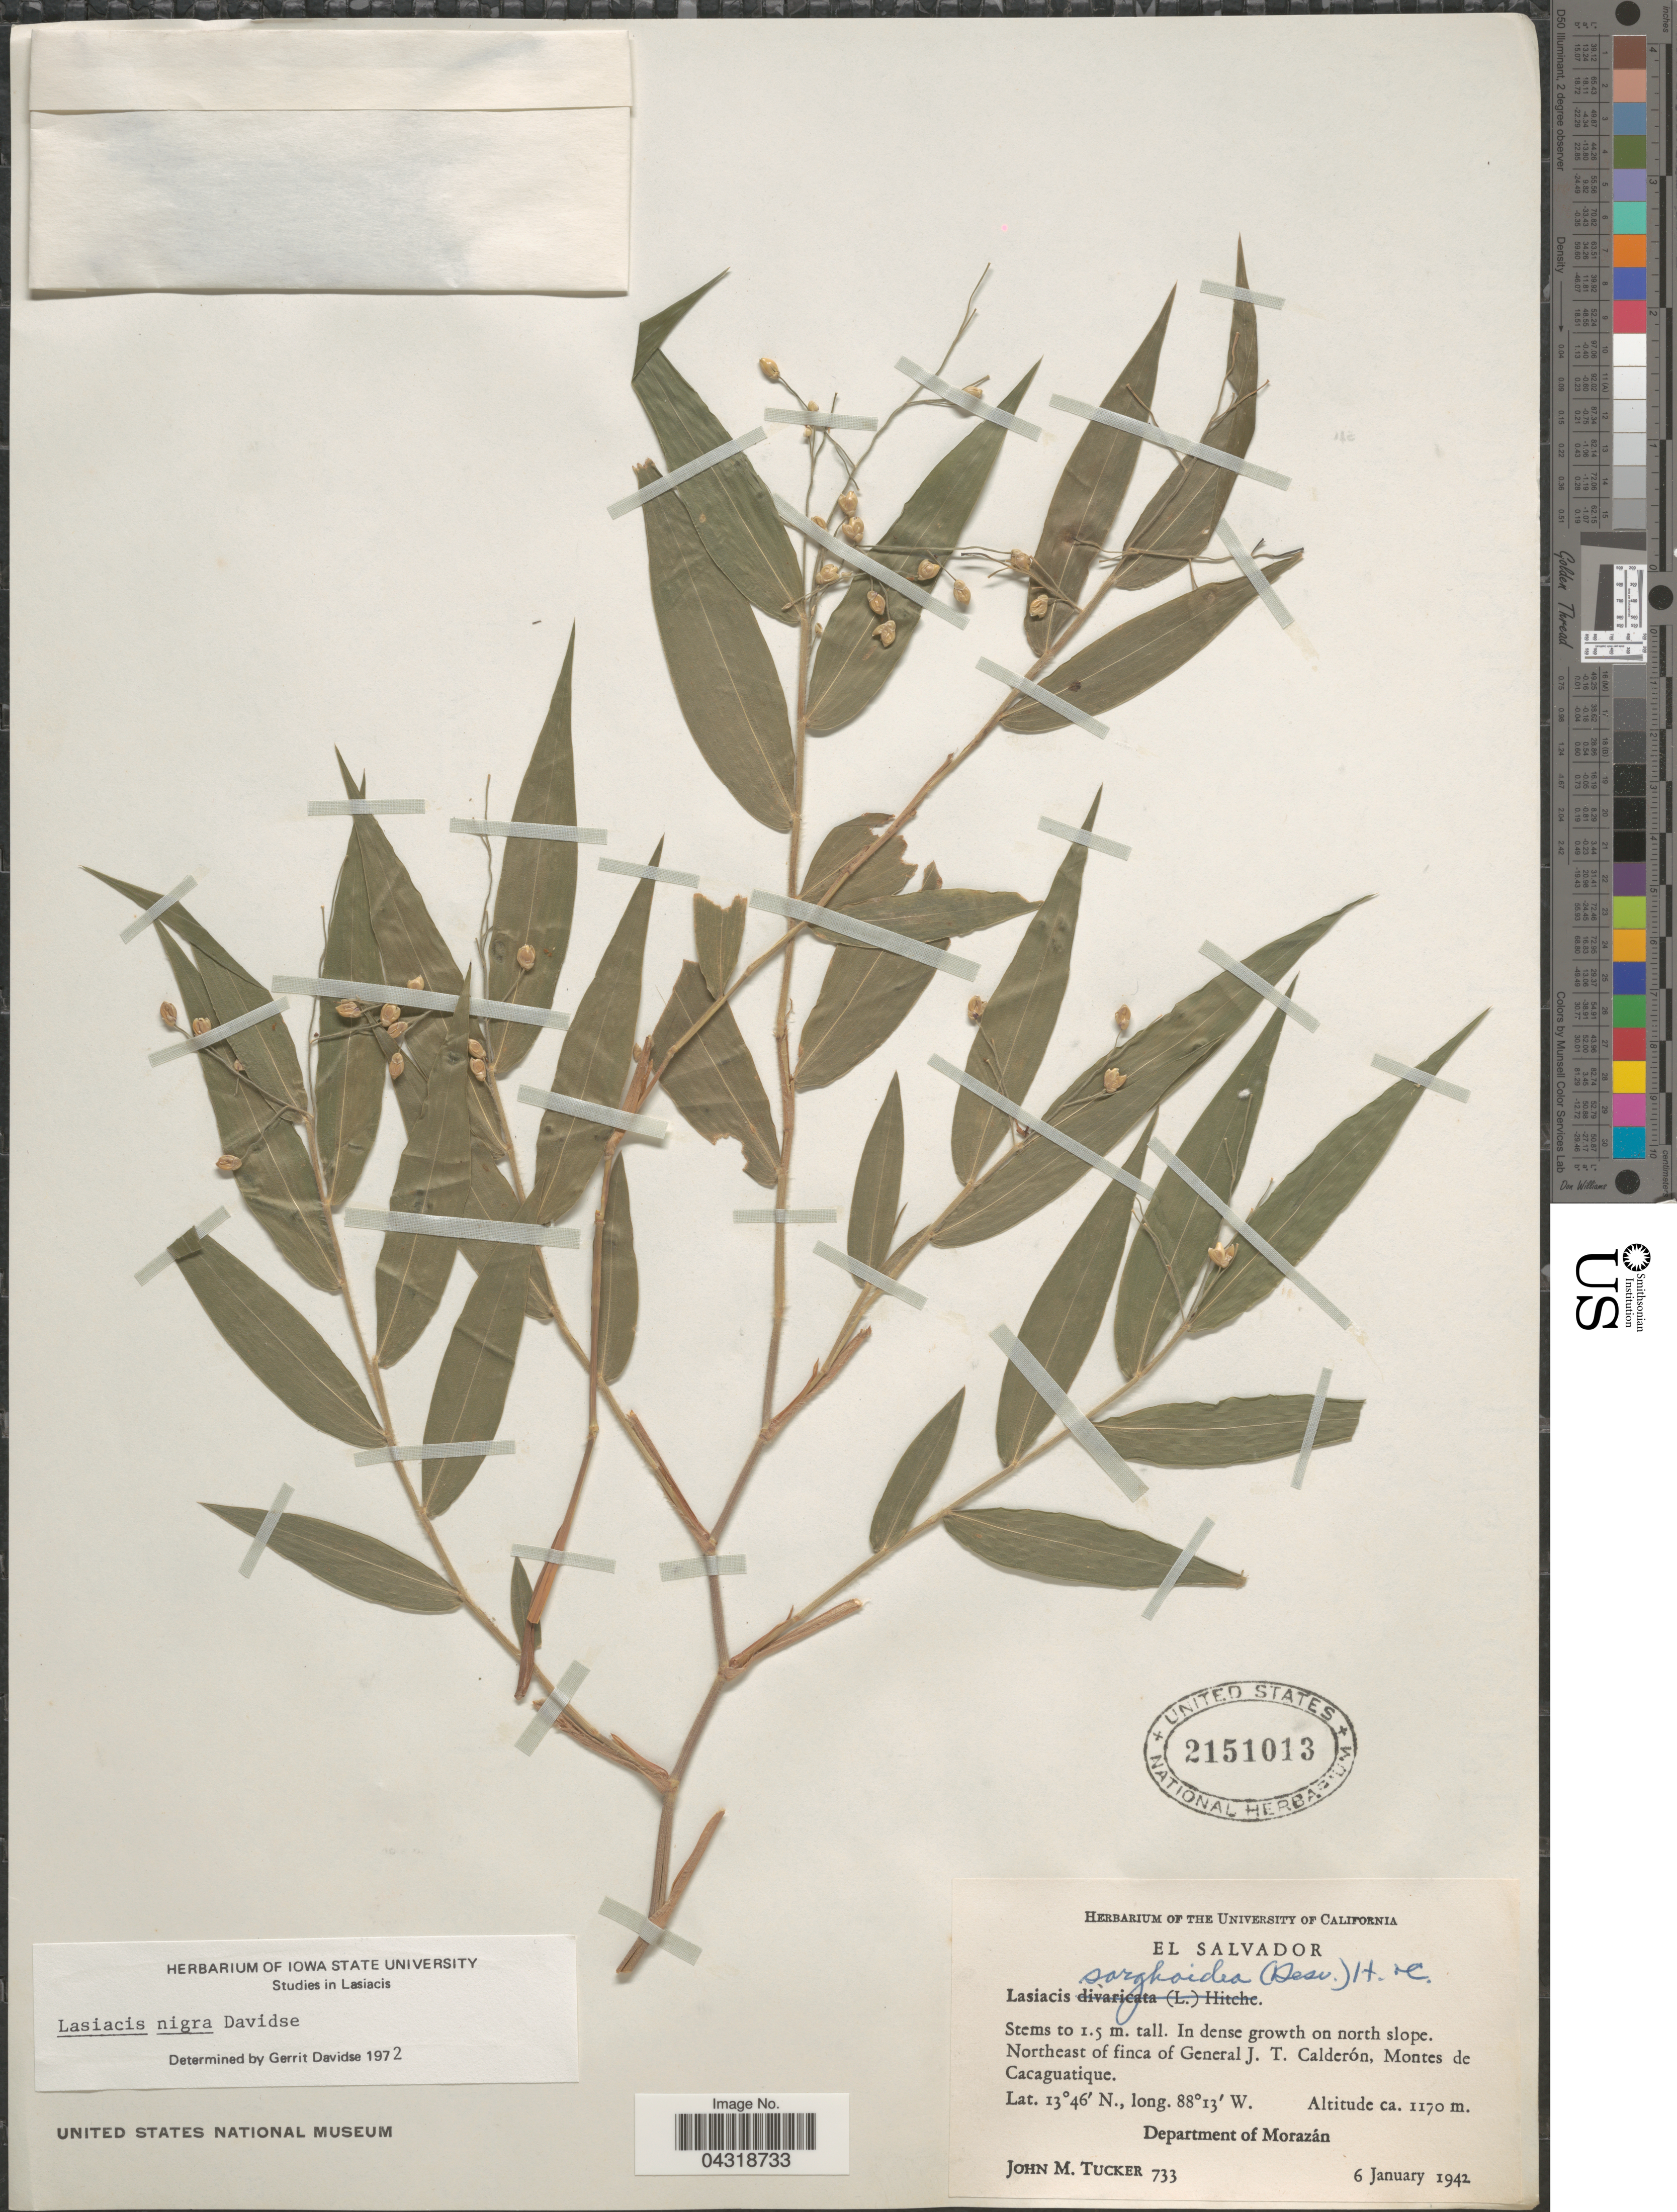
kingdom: Plantae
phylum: Tracheophyta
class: Liliopsida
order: Poales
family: Poaceae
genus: Lasiacis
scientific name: Lasiacis oaxacensis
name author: (Steud.) Hitchc.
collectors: J. M. Tucker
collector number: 733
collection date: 1942-01-06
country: El Salvador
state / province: Morazan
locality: Northeast of finca of General J.T. Calderón, Montes de Cacaquatique. Department of Morazán.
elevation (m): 1170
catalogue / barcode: US 2151013